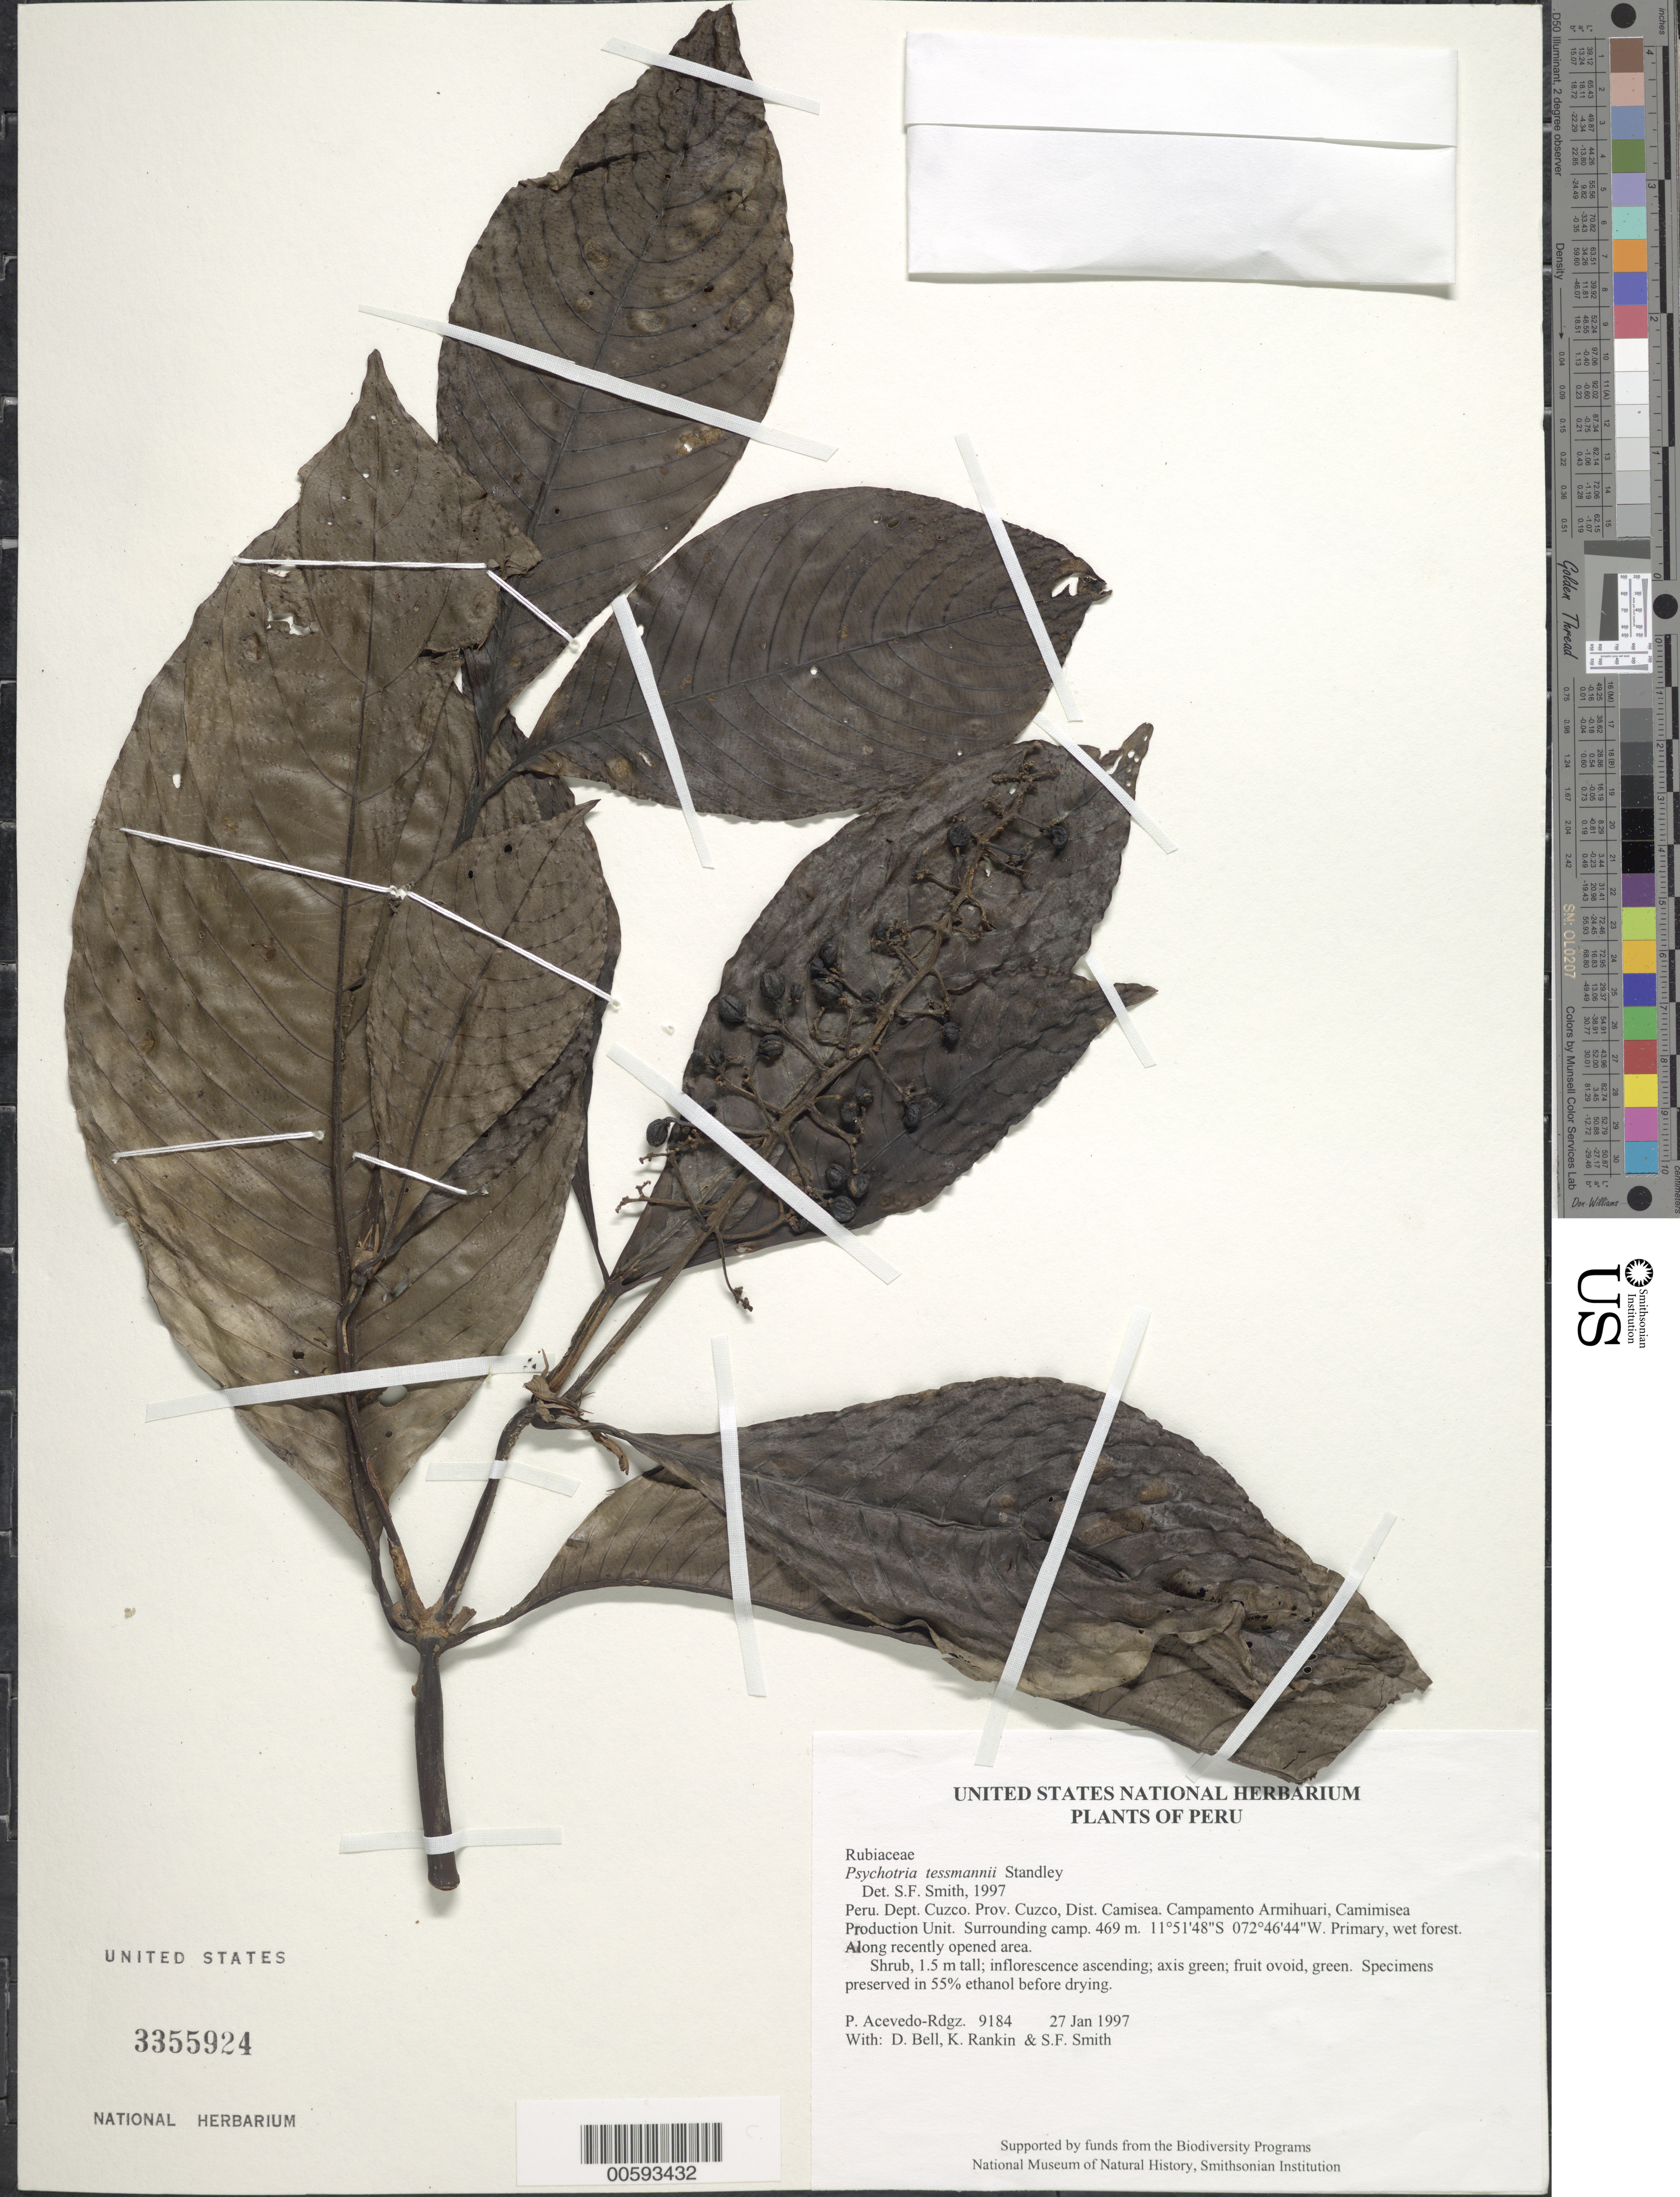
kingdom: Plantae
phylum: Tracheophyta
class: Magnoliopsida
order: Gentianales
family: Rubiaceae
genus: Psychotria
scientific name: Psychotria tessmannii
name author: Standl.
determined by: Smith, Stephen F., (US), NMNH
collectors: P. Acevedo-Rodr., D. A. Bell, K. B. Rankin & S.F. Smith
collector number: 9184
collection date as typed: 27 Jan 1997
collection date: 1997-01-27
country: Peru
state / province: Cusco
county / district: Cusco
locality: Districto Camisea, Campamento Armihuari, Camimisea Production Unit. Surrounding camp.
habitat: Primary, wet forest. Along recently opened area.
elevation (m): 469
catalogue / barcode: US 3355924